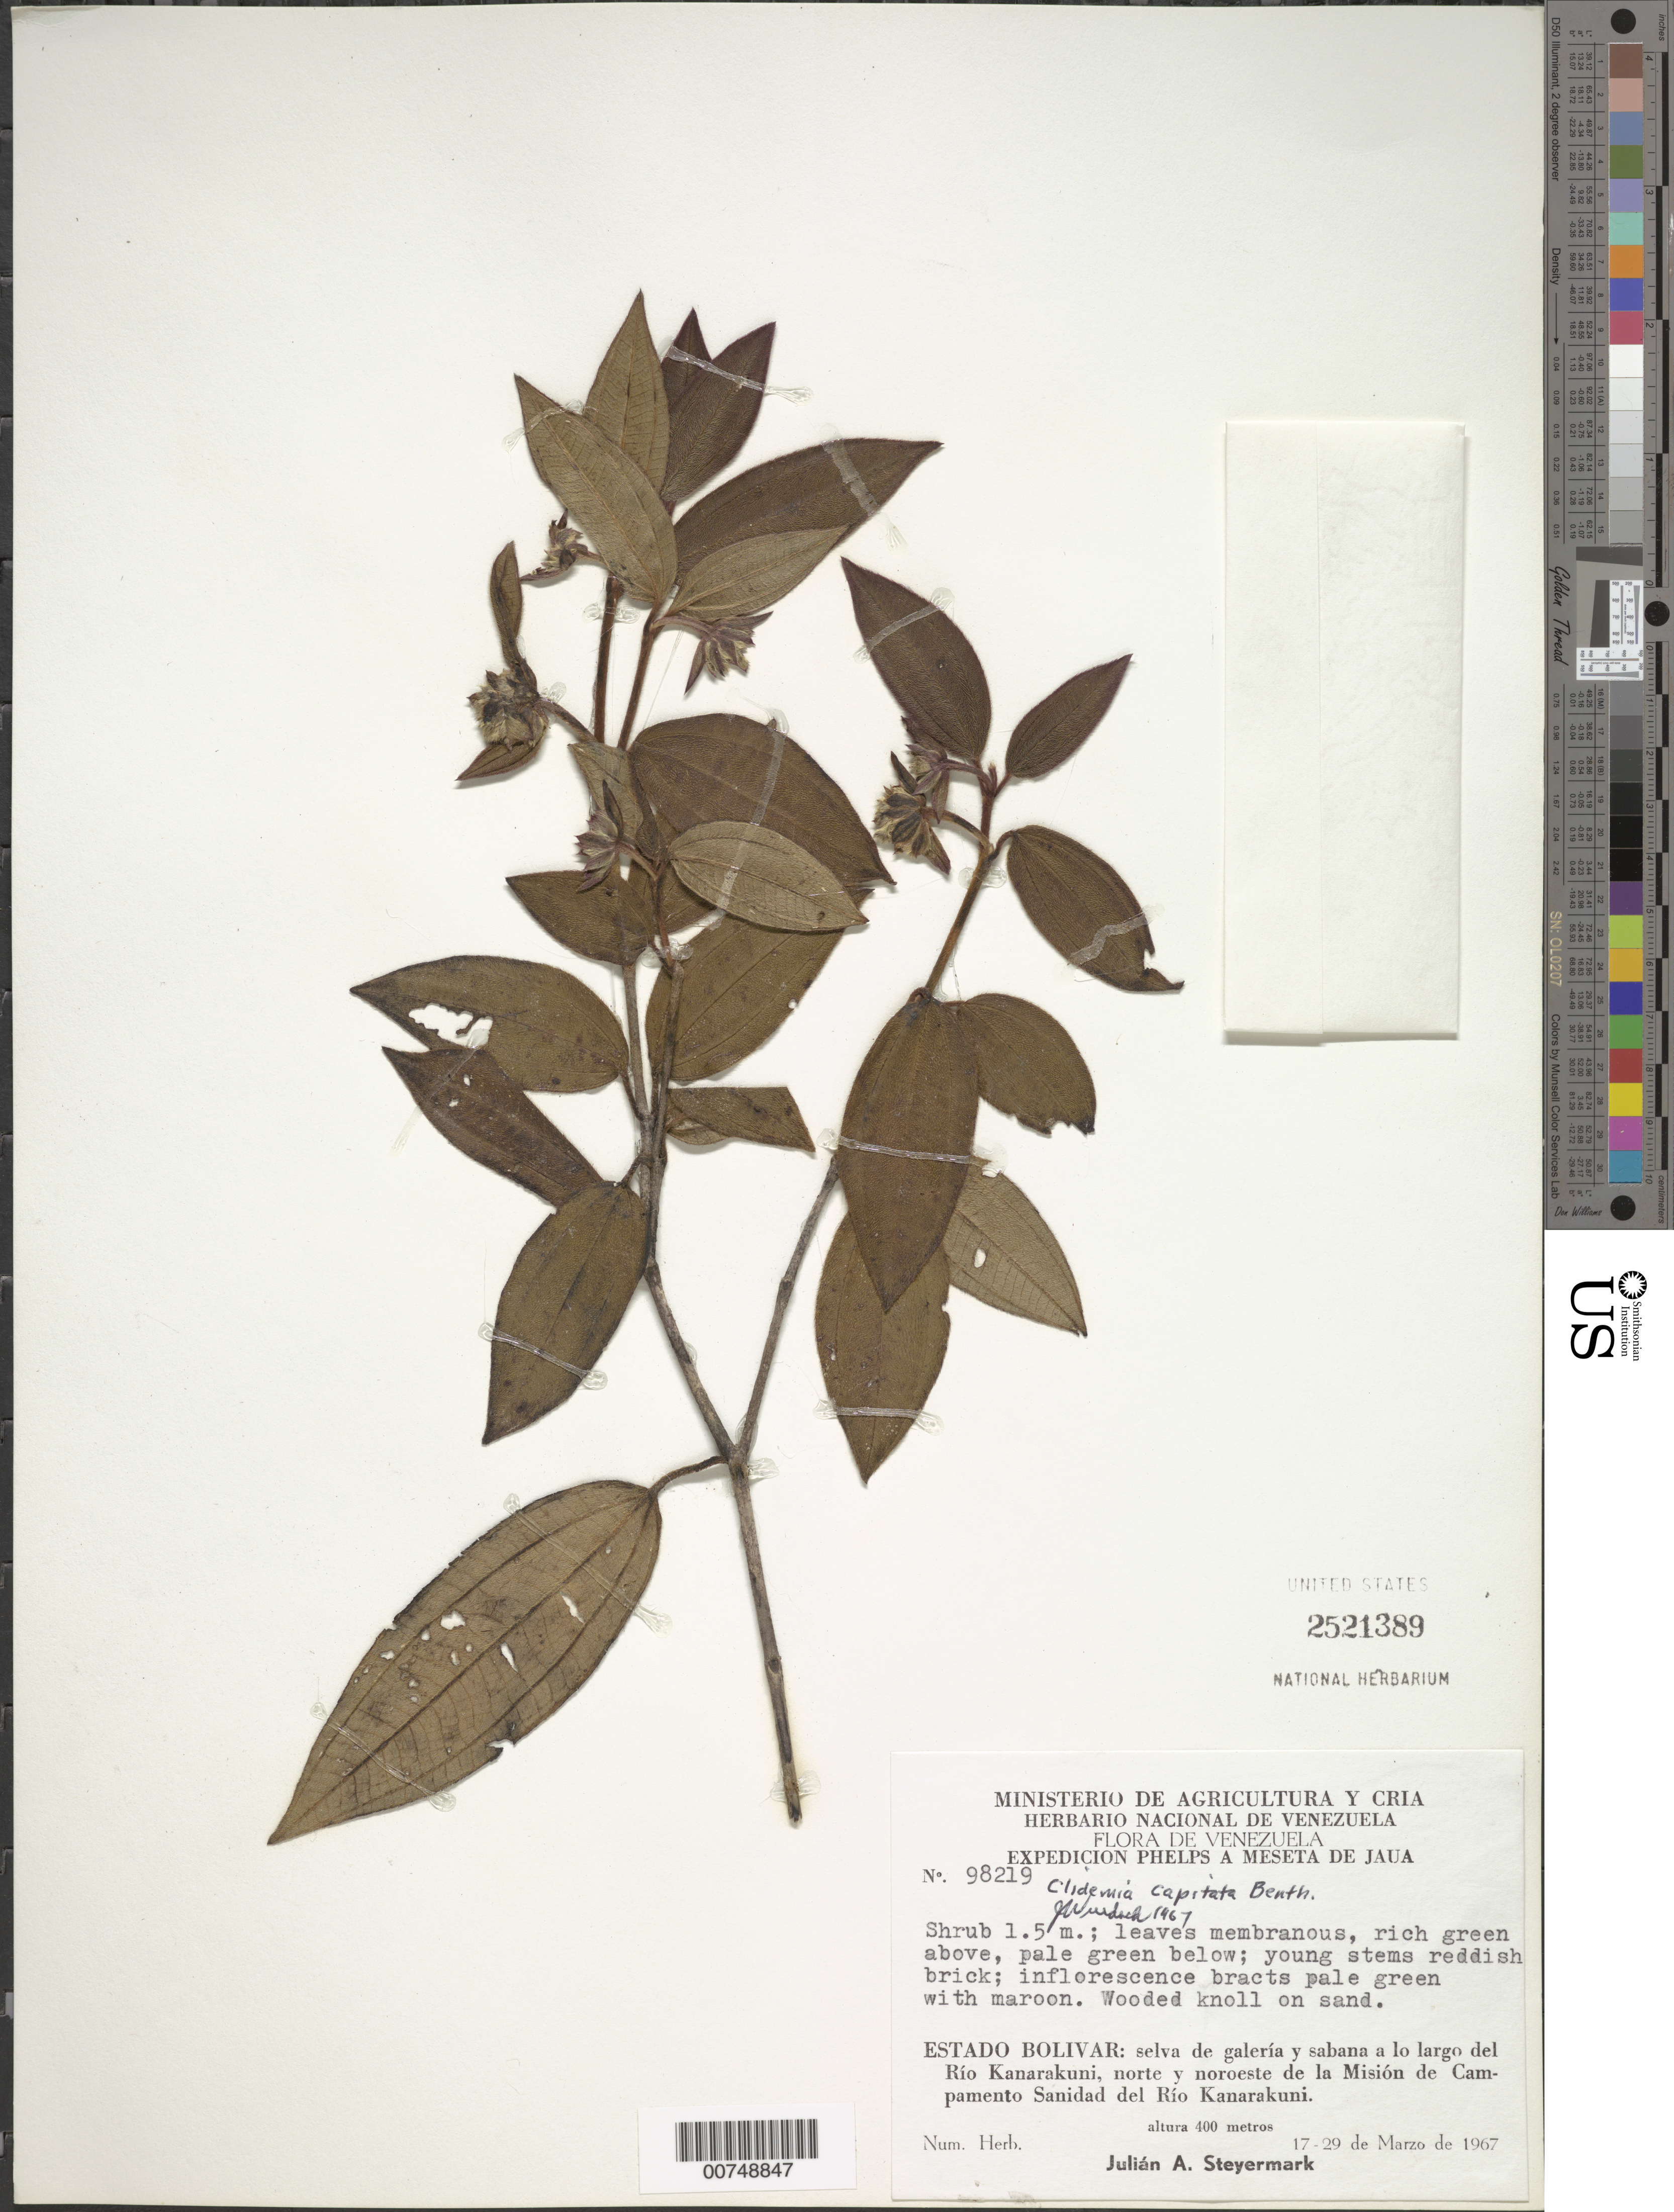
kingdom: Plantae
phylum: Tracheophyta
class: Magnoliopsida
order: Myrtales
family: Melastomataceae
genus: Clidemia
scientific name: Clidemia capitata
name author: Benth.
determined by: Wurdack, John J., (US), US (UNITED STATES)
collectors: J. Steyermark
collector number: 98219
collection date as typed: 17-Mar-67 to 29-Mar-67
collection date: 1967-03-17/1967-03-29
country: Venezuela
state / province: Bolívar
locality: Río Kanarakuni, N and NW of Mision de Campamento Sanidad del Río Kanarakuni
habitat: Gallery forest and savanna along river; wooded knoll on sand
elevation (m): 400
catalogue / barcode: US 2521389